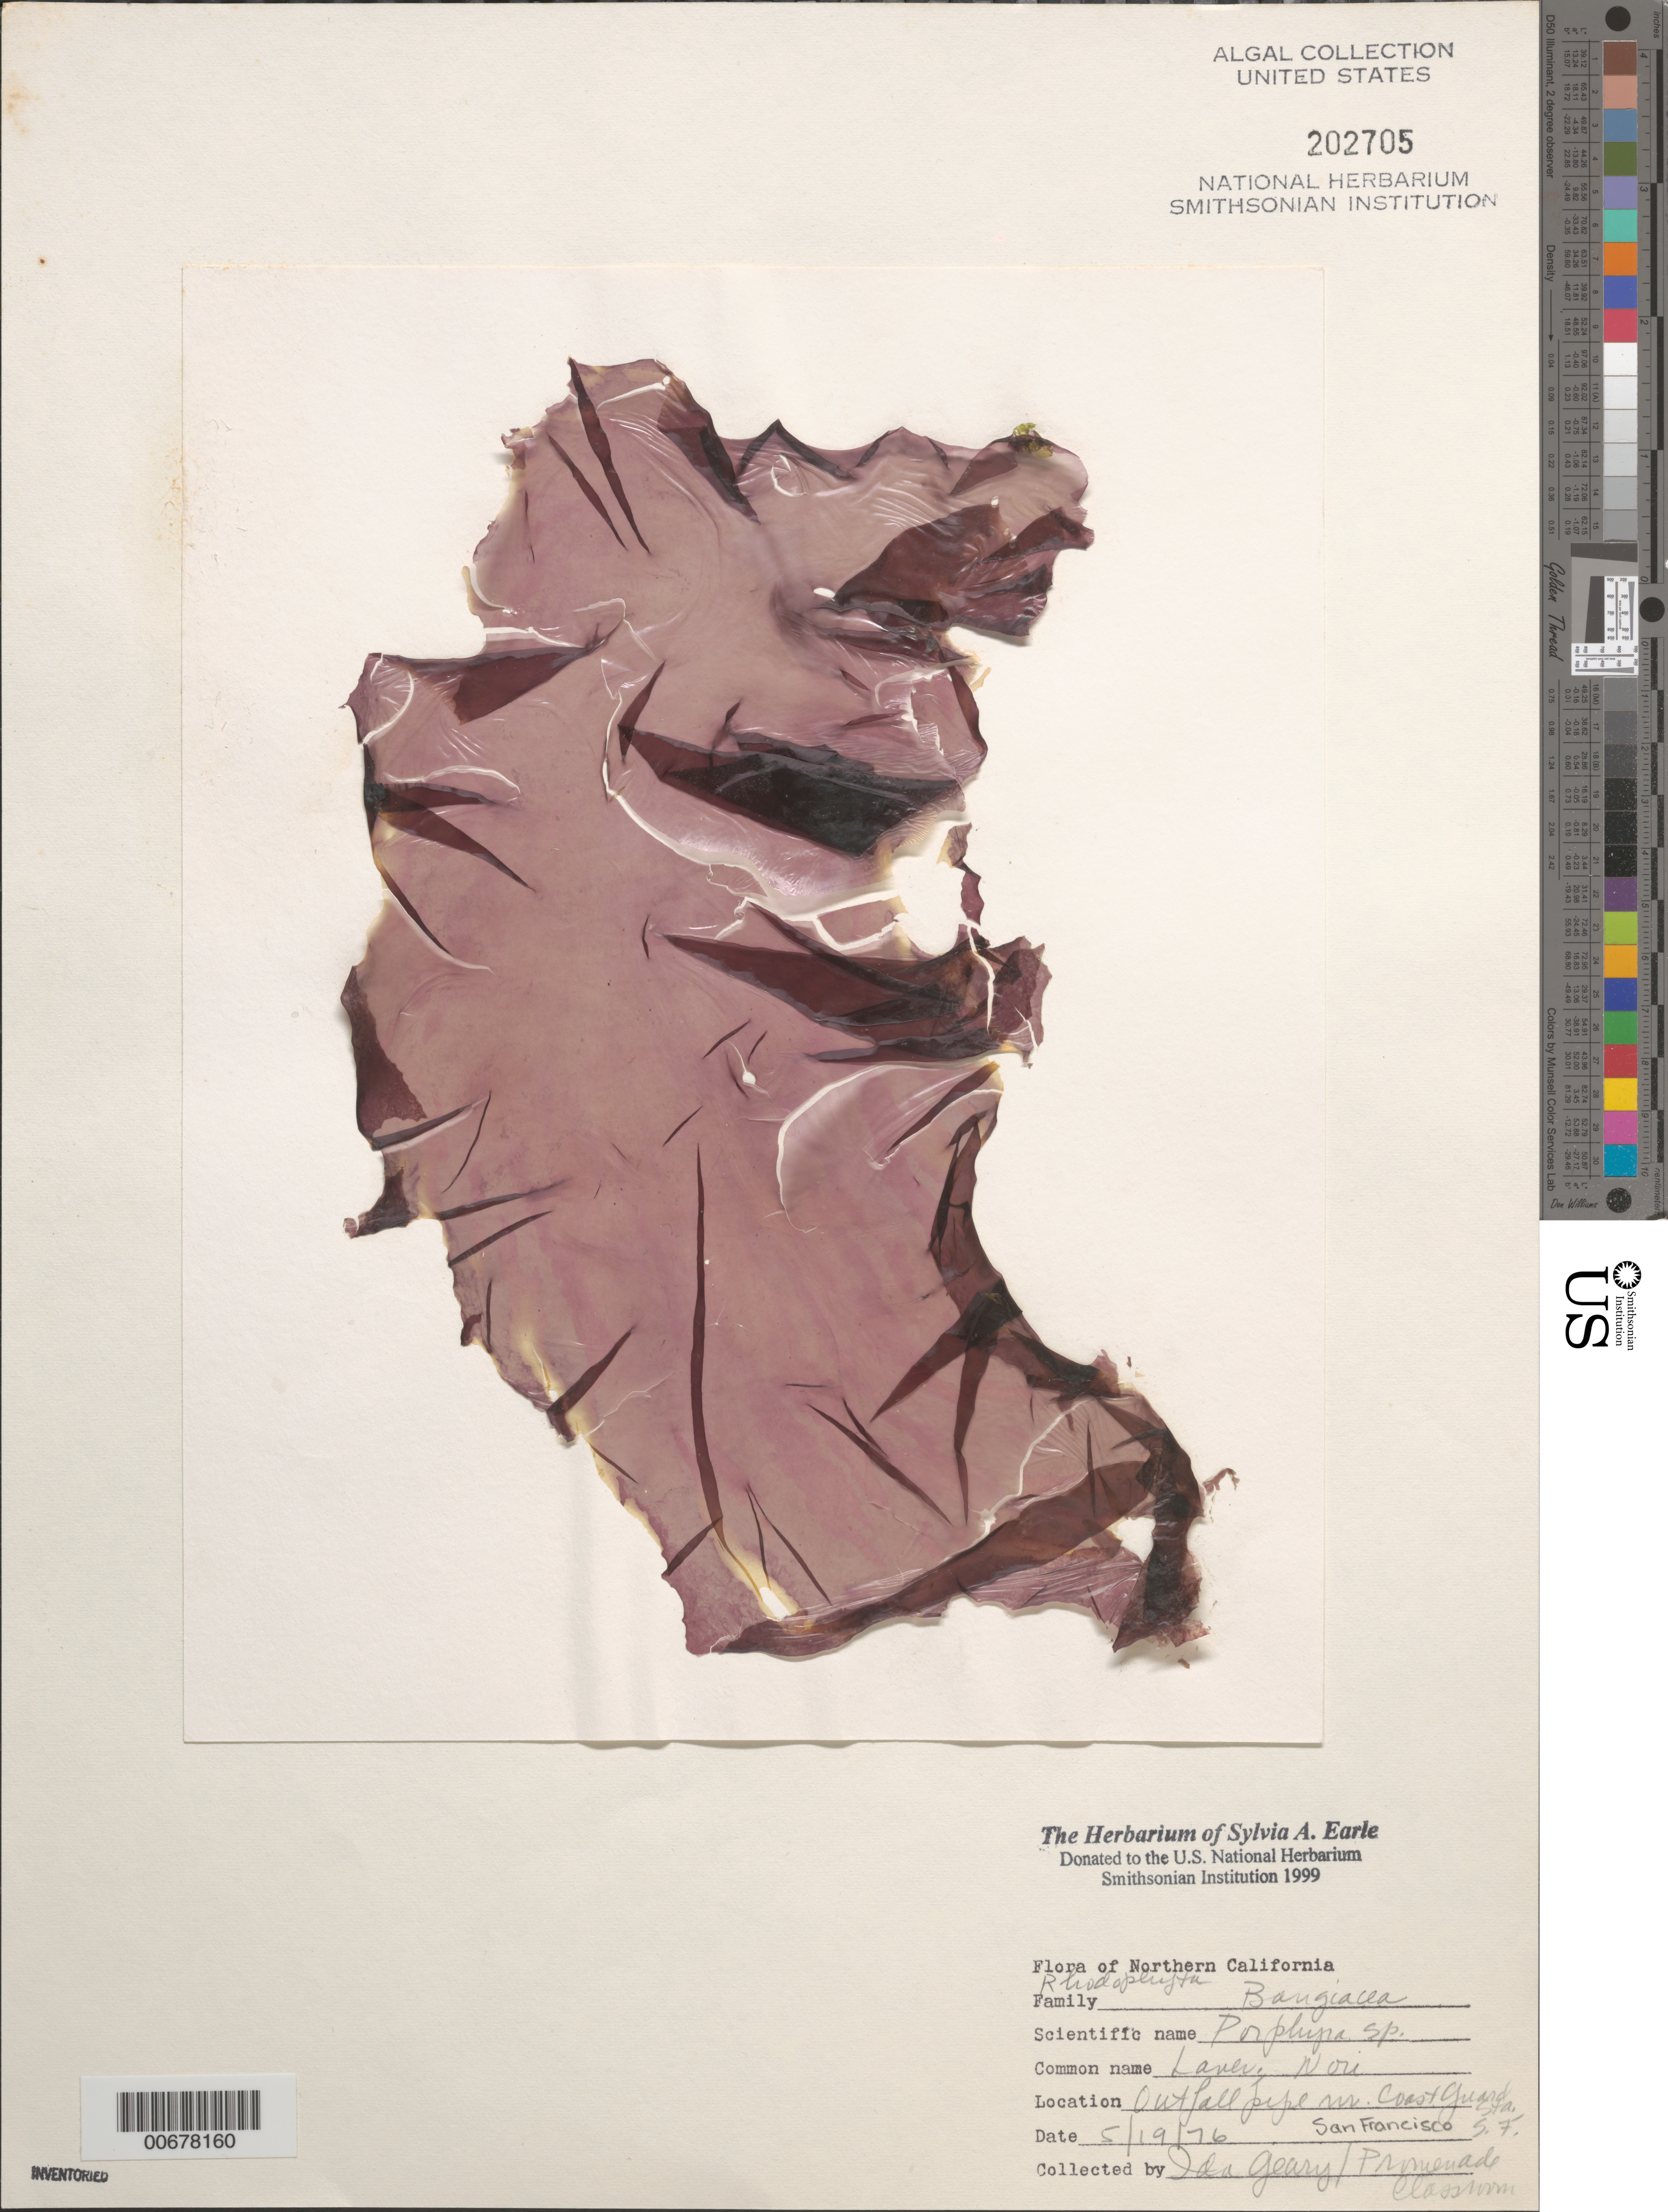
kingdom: Plantae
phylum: Rhodophyta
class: Bangiophyceae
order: Bangiales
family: Bangiaceae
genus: Porphyra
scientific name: Porphyra sp.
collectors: I. Geary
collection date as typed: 19 May 1976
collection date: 1976-05-19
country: United States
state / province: California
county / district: San Francisco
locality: San Francisco, outfall pipe near Coast Guard Station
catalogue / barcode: US 202705